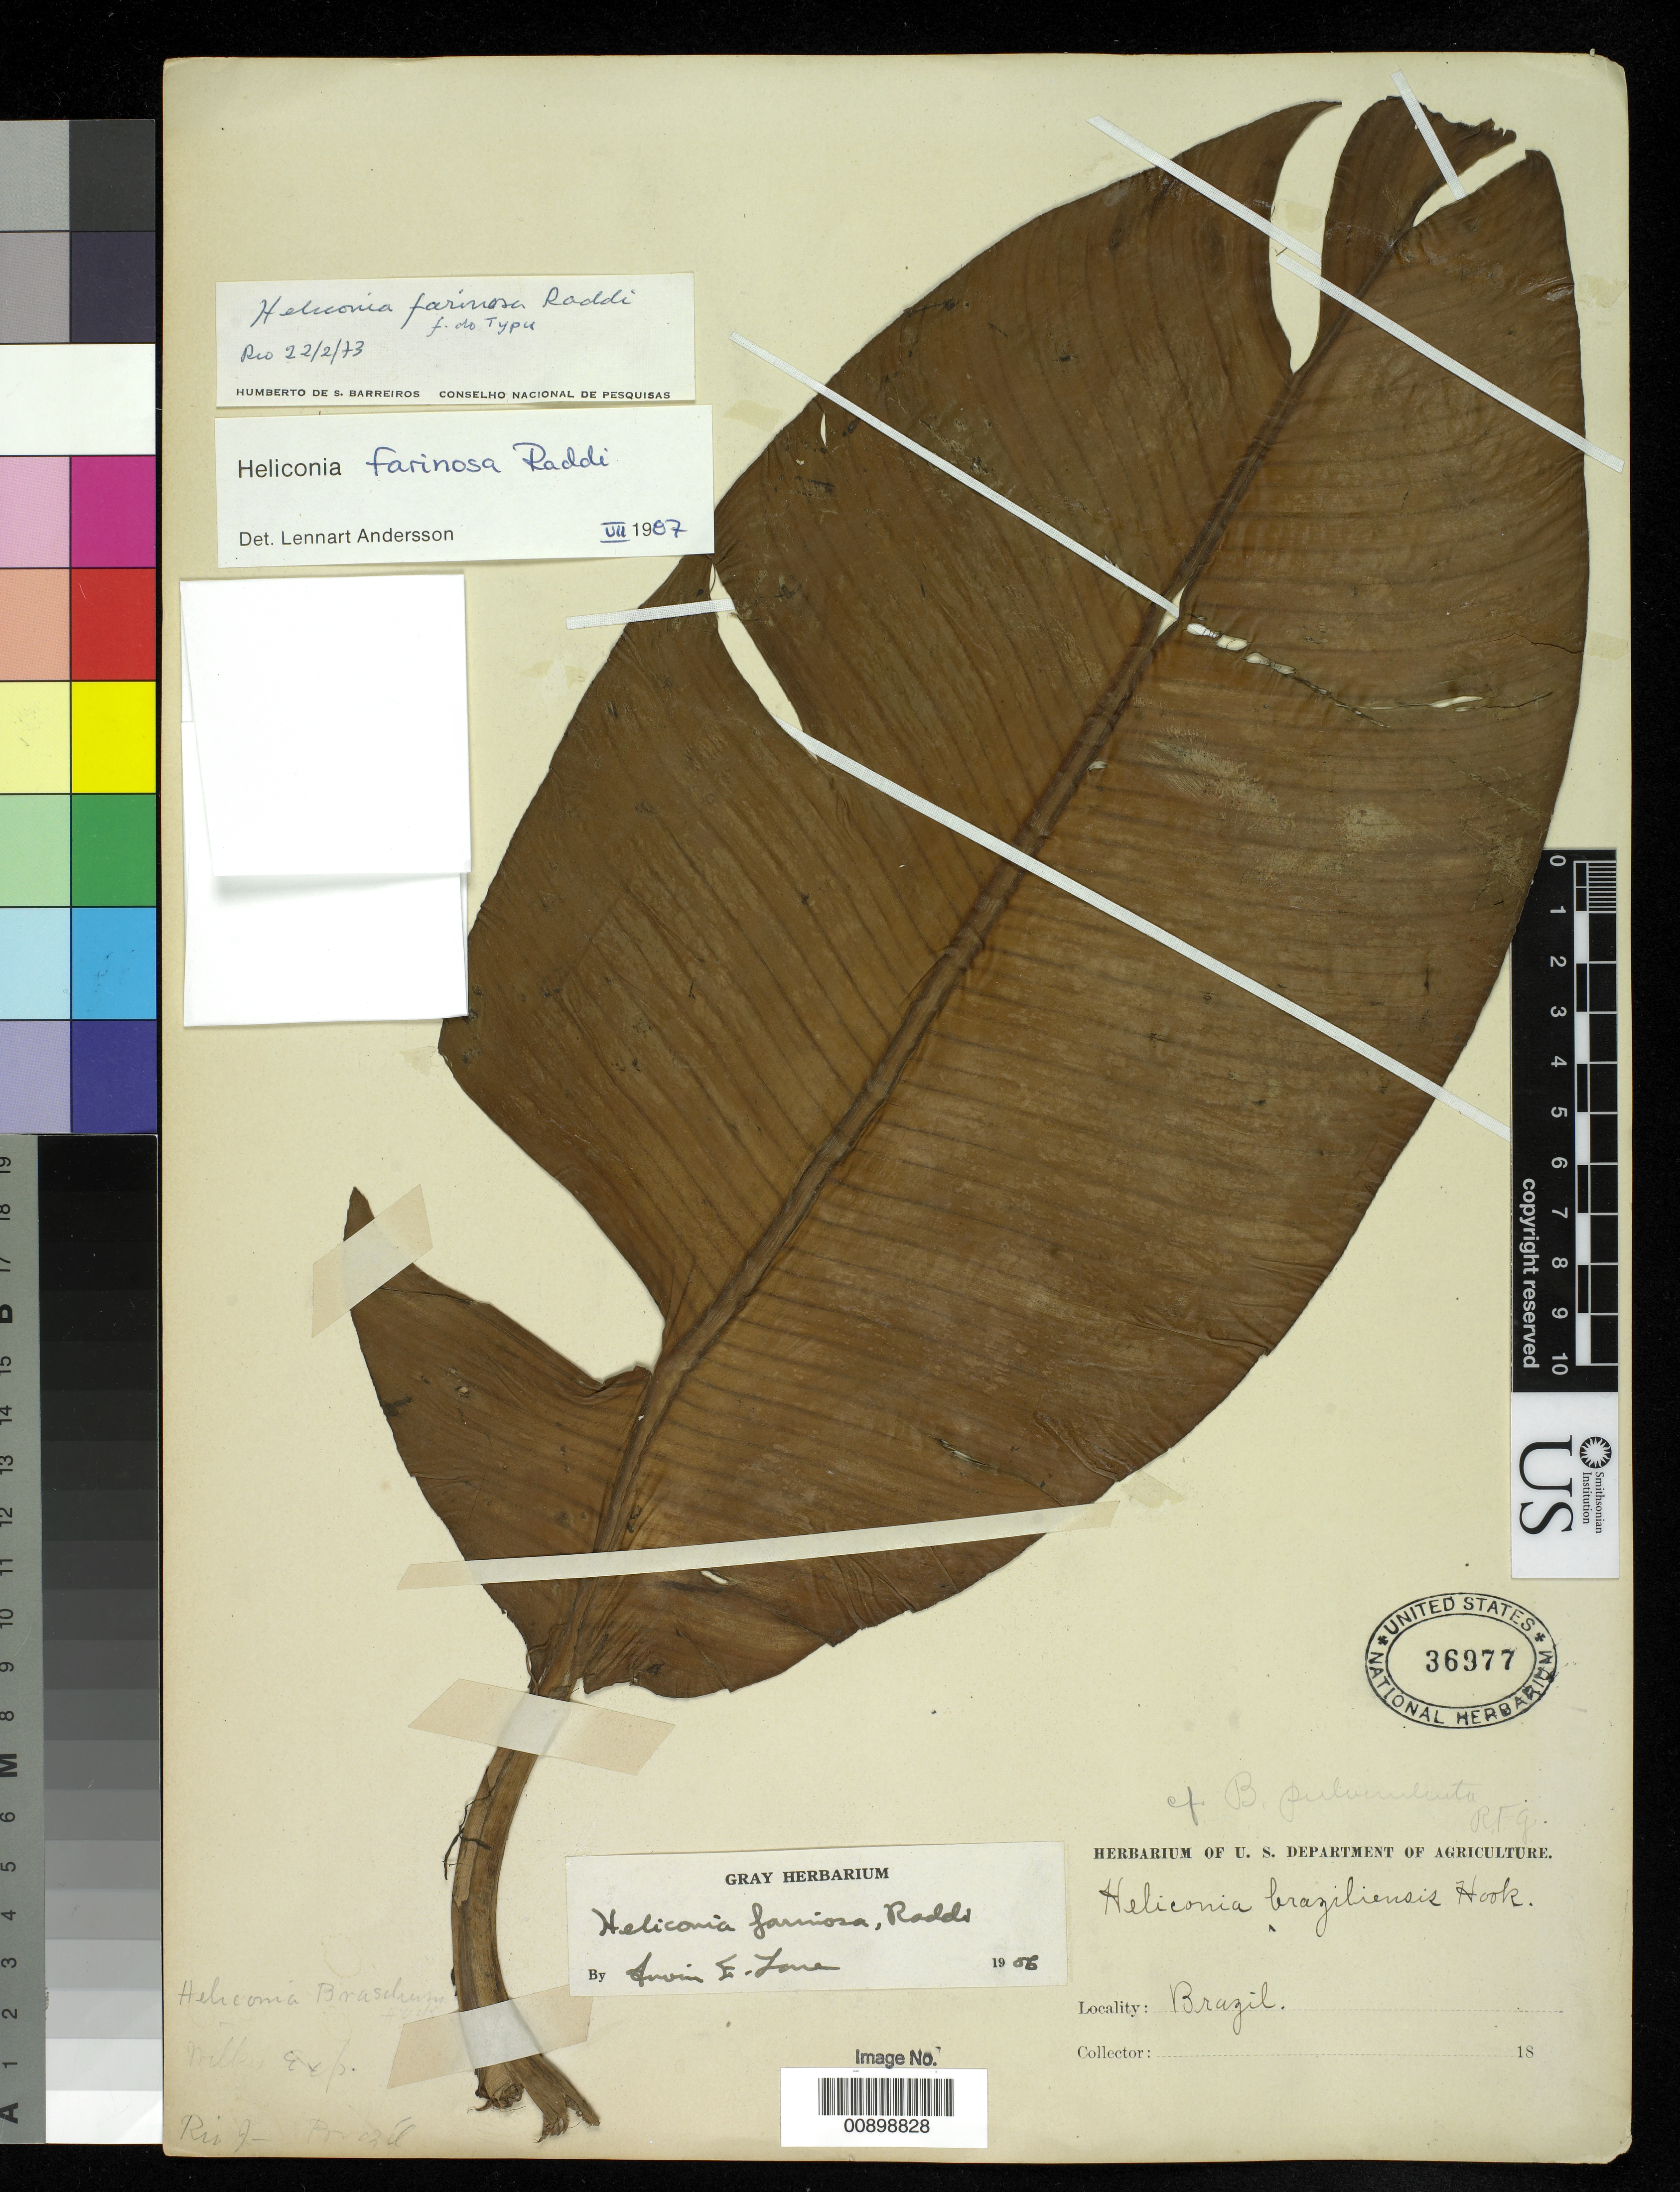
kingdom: Plantae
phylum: Tracheophyta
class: Liliopsida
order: Zingiberales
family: Heliconiaceae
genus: Heliconia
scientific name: Heliconia farinosa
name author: Raddi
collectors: Wilkes Explor. Exped.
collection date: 1838/1842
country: Brazil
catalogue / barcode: US 36977